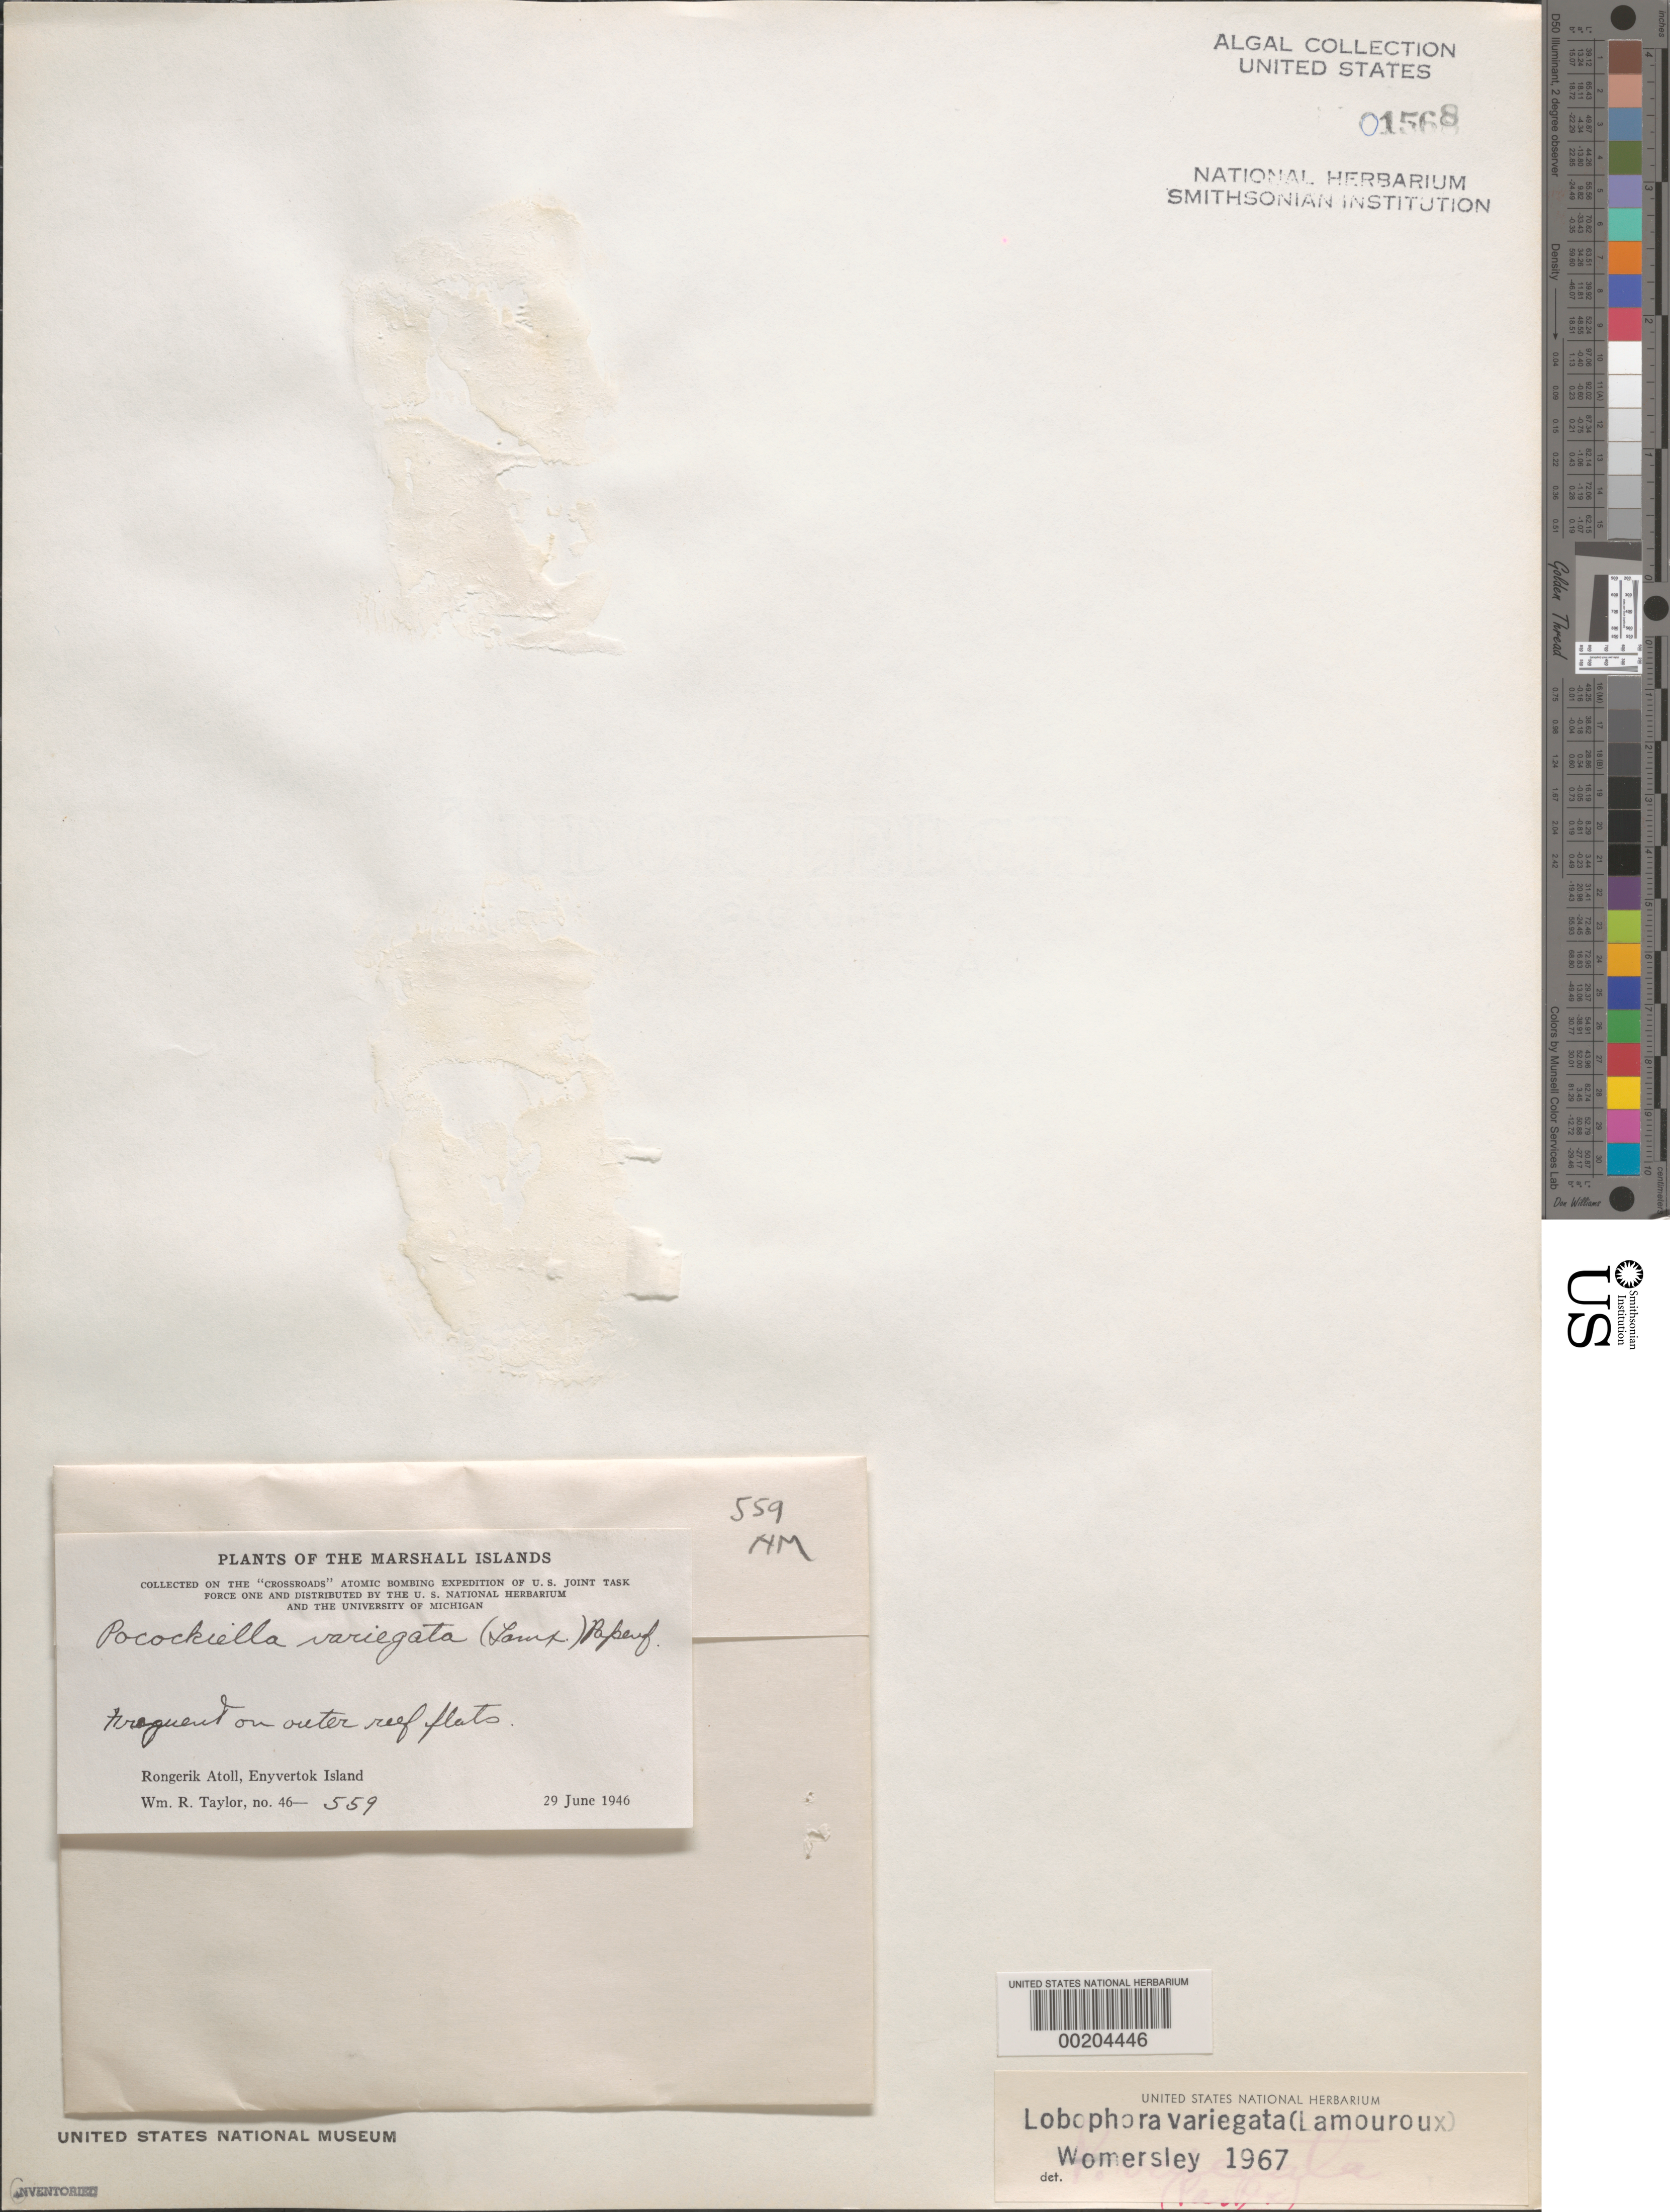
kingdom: Chromista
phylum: Ochrophyta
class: Phaeophyceae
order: Dictyotales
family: Dictyotaceae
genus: Lobophora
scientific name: Lobophora variegata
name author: (J.V.Lamouroux) Womersley & E.C. Oliveira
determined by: Womersley, H. B. S.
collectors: W. R. Taylor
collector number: WRT 46-559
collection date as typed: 29 Jun 1946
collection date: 1946-06-29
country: Marshall Islands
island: Rongelap Atoll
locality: Enyvertok Islet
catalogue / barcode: US 1568